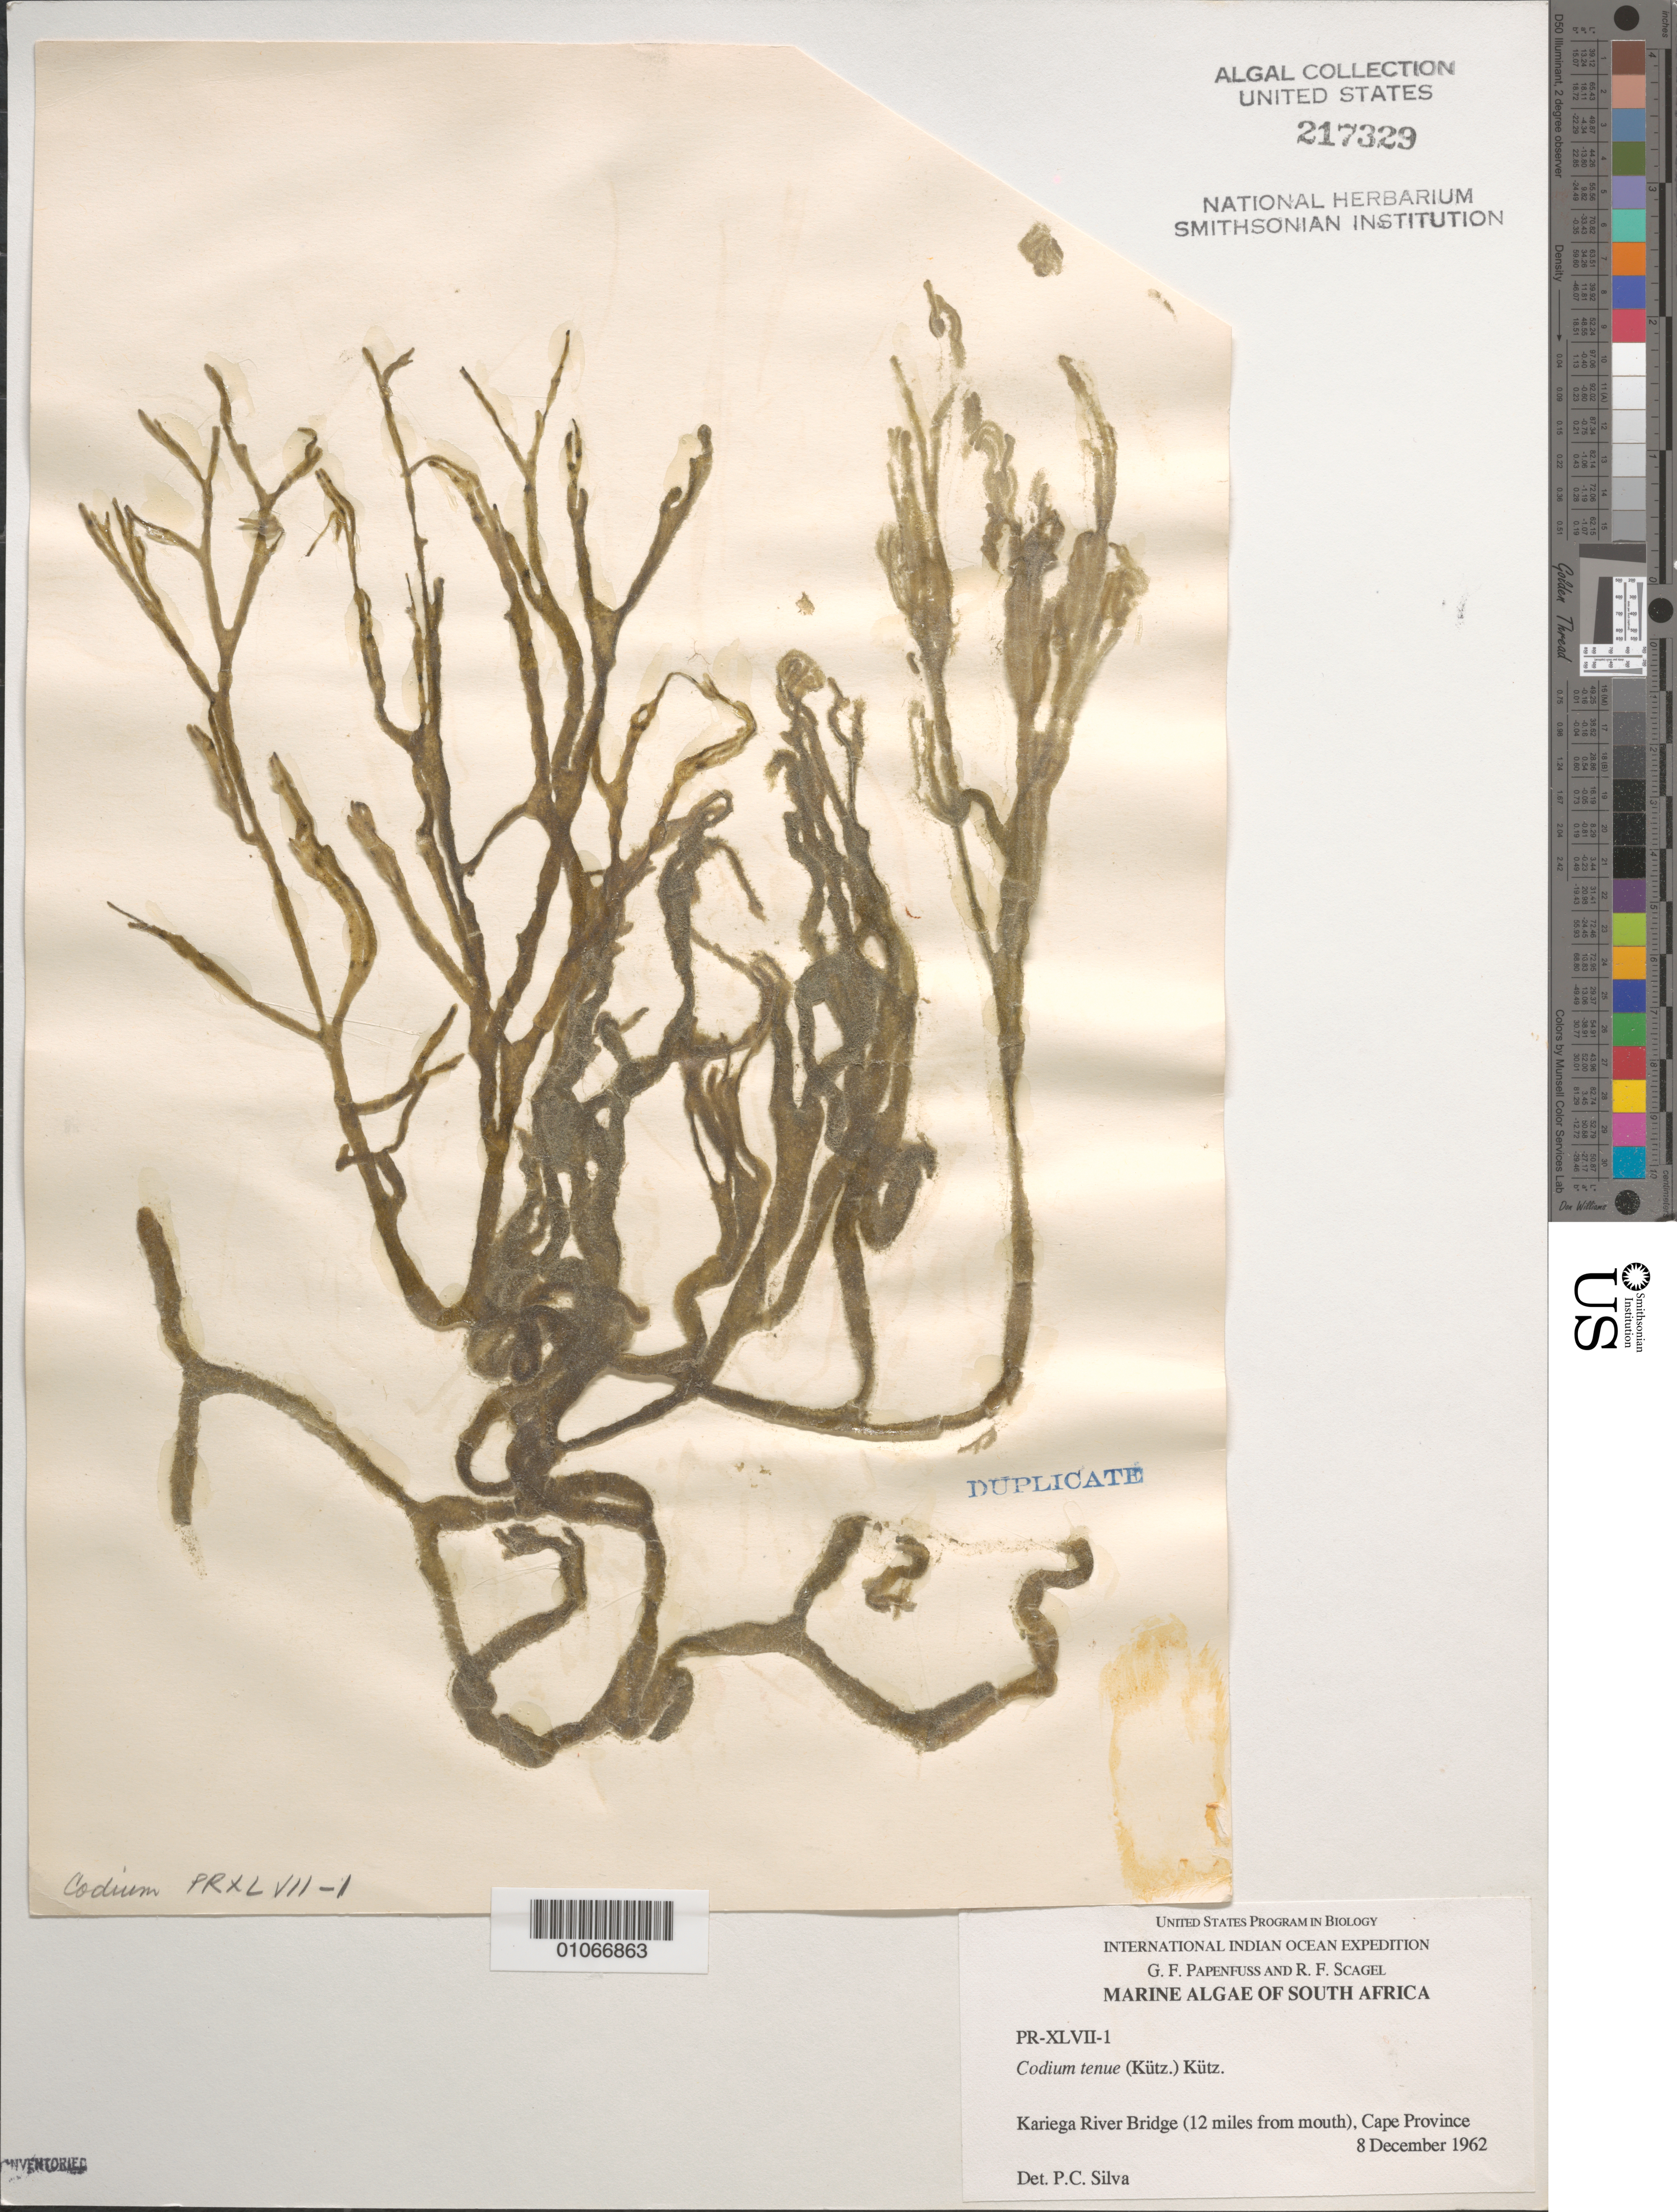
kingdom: Plantae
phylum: Chlorophyta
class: Ulvophyceae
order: Bryopsidales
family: Codiaceae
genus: Codium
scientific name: Codium tenue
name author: (Kütz.) Kütz.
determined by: Silva, P. C.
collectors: G. Papenfuss & R. F. Scagel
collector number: PR-XLVII-1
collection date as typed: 08 Dec 1962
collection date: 1962-12-08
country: South Africa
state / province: Eastern Cape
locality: Kariega River Bridge (12 miles from mouth)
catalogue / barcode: US 217329